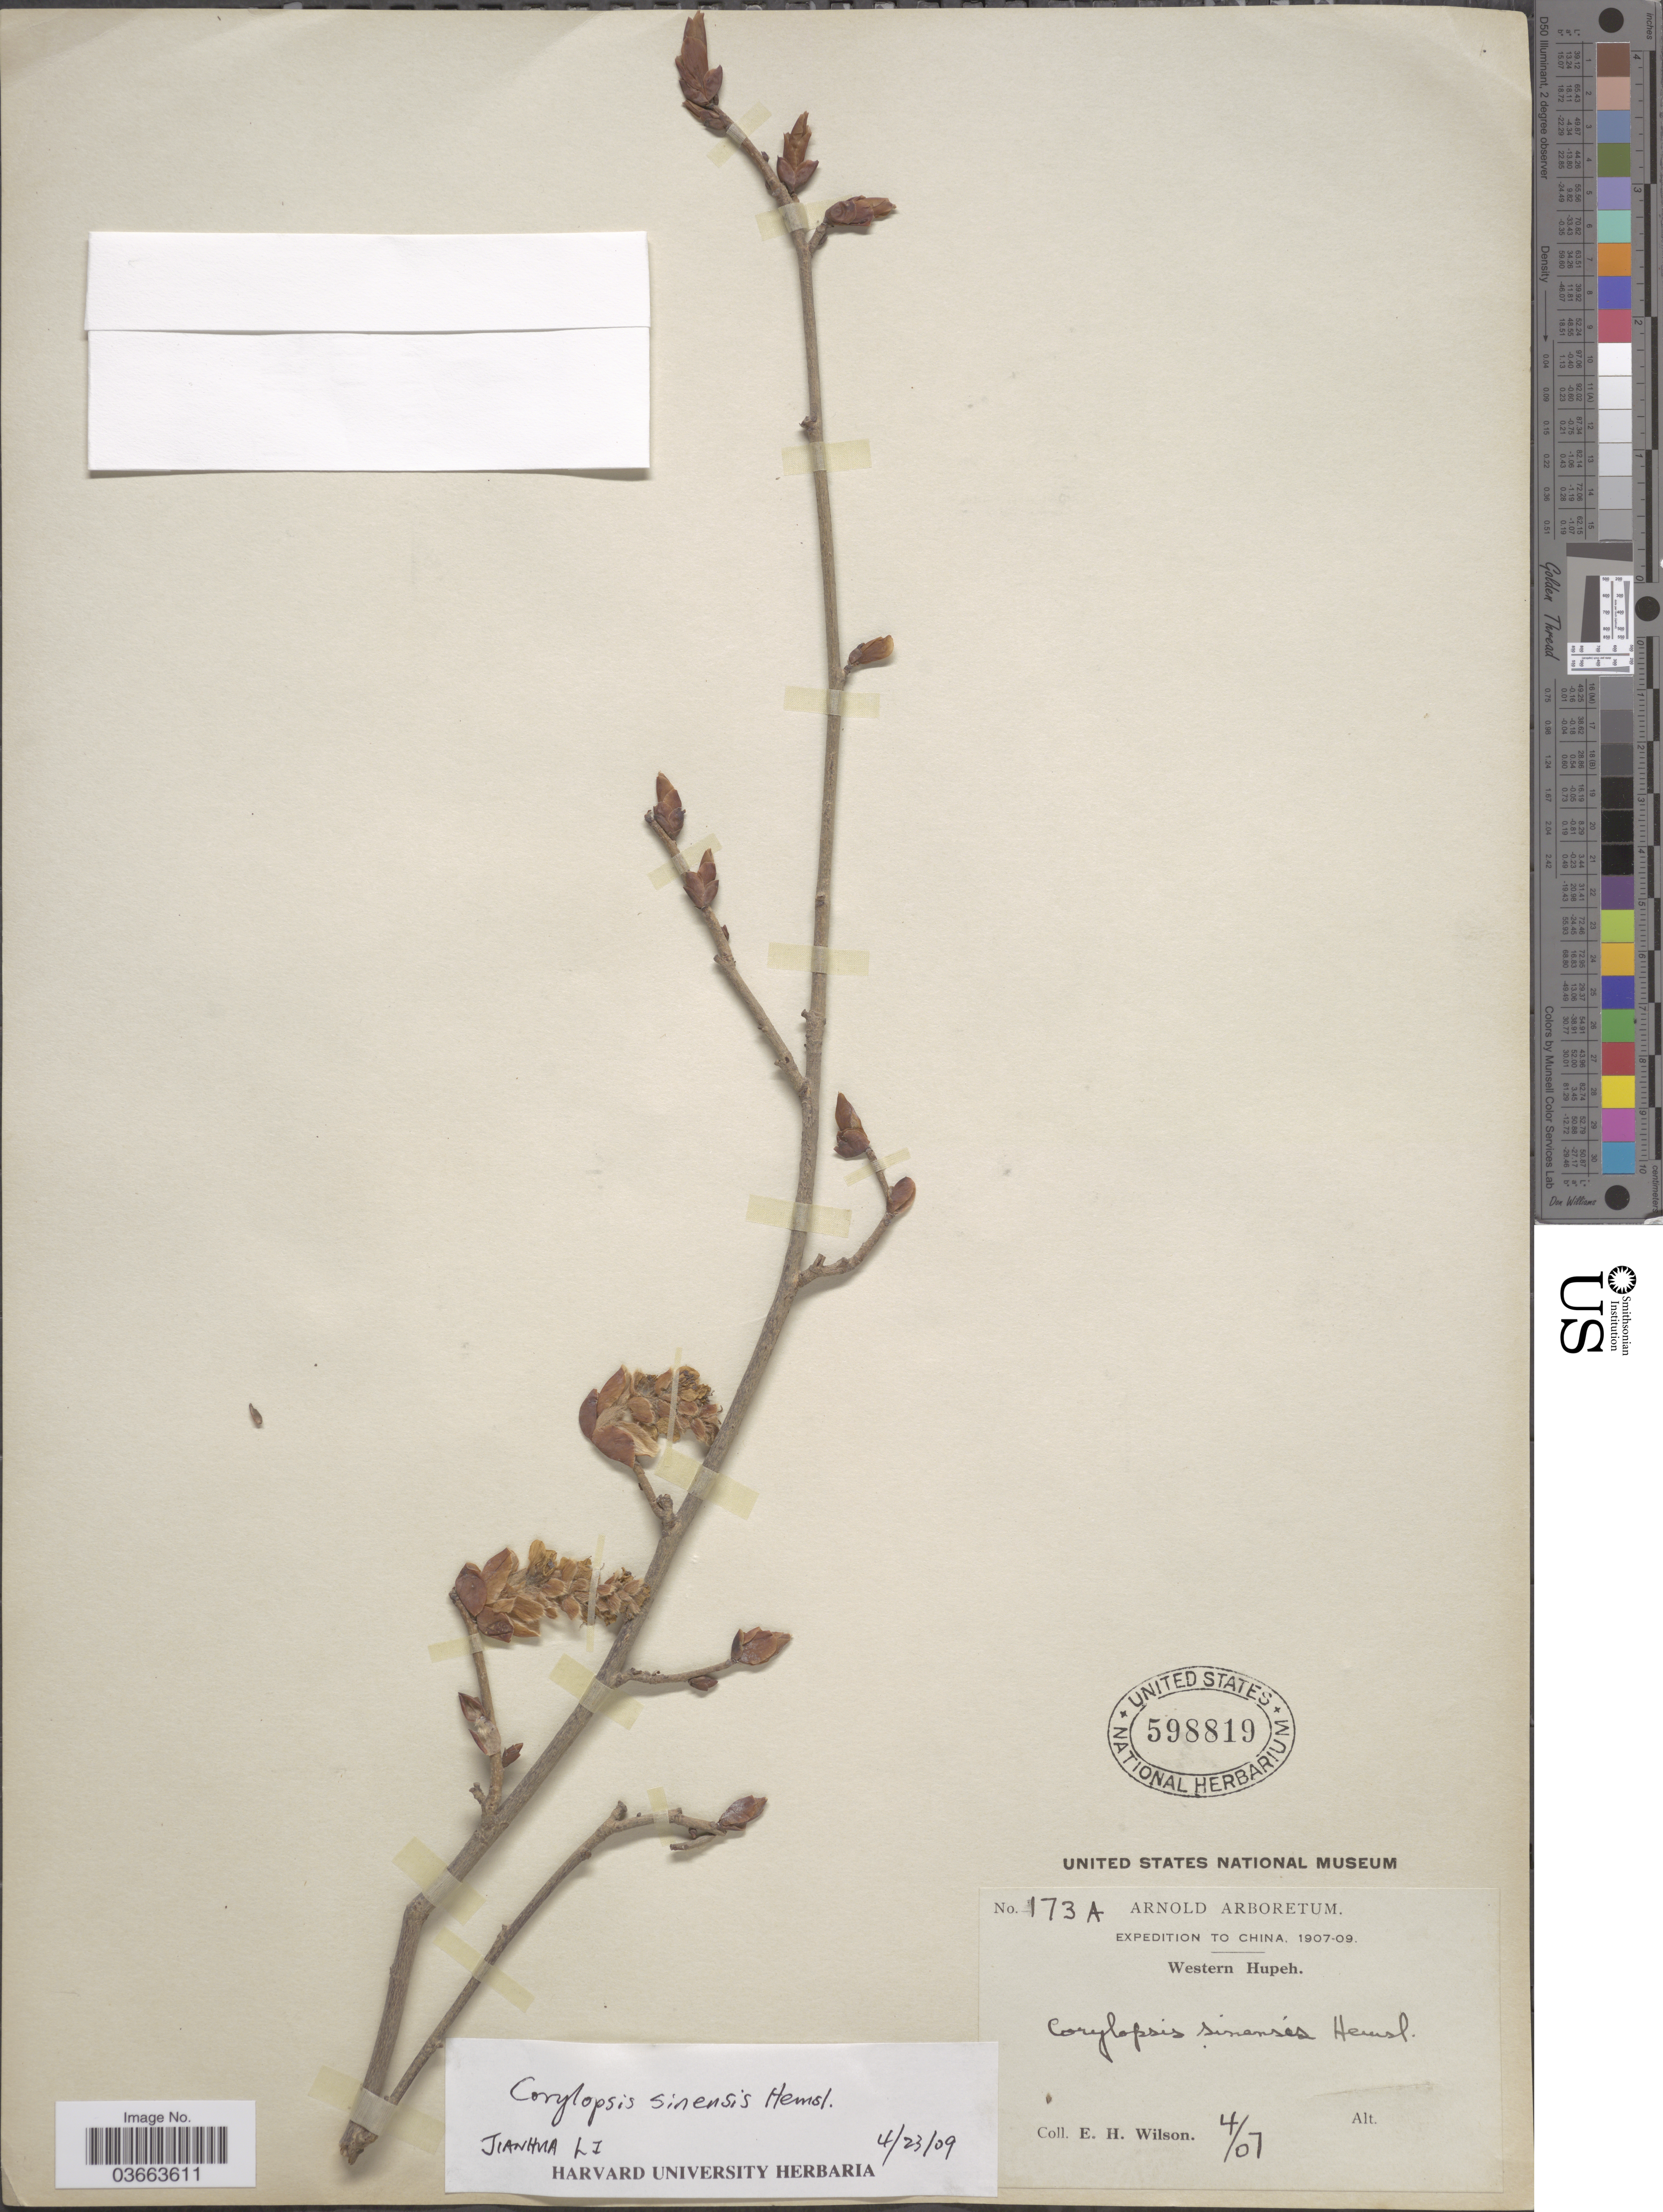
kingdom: Plantae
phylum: Tracheophyta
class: Magnoliopsida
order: Saxifragales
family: Hamamelidaceae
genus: Corylopsis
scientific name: Corylopsis sinensis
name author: Hemsl.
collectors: E. Wilson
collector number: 173A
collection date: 1907-04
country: China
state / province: Hubei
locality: Western Hupeh.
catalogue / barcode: US 598819